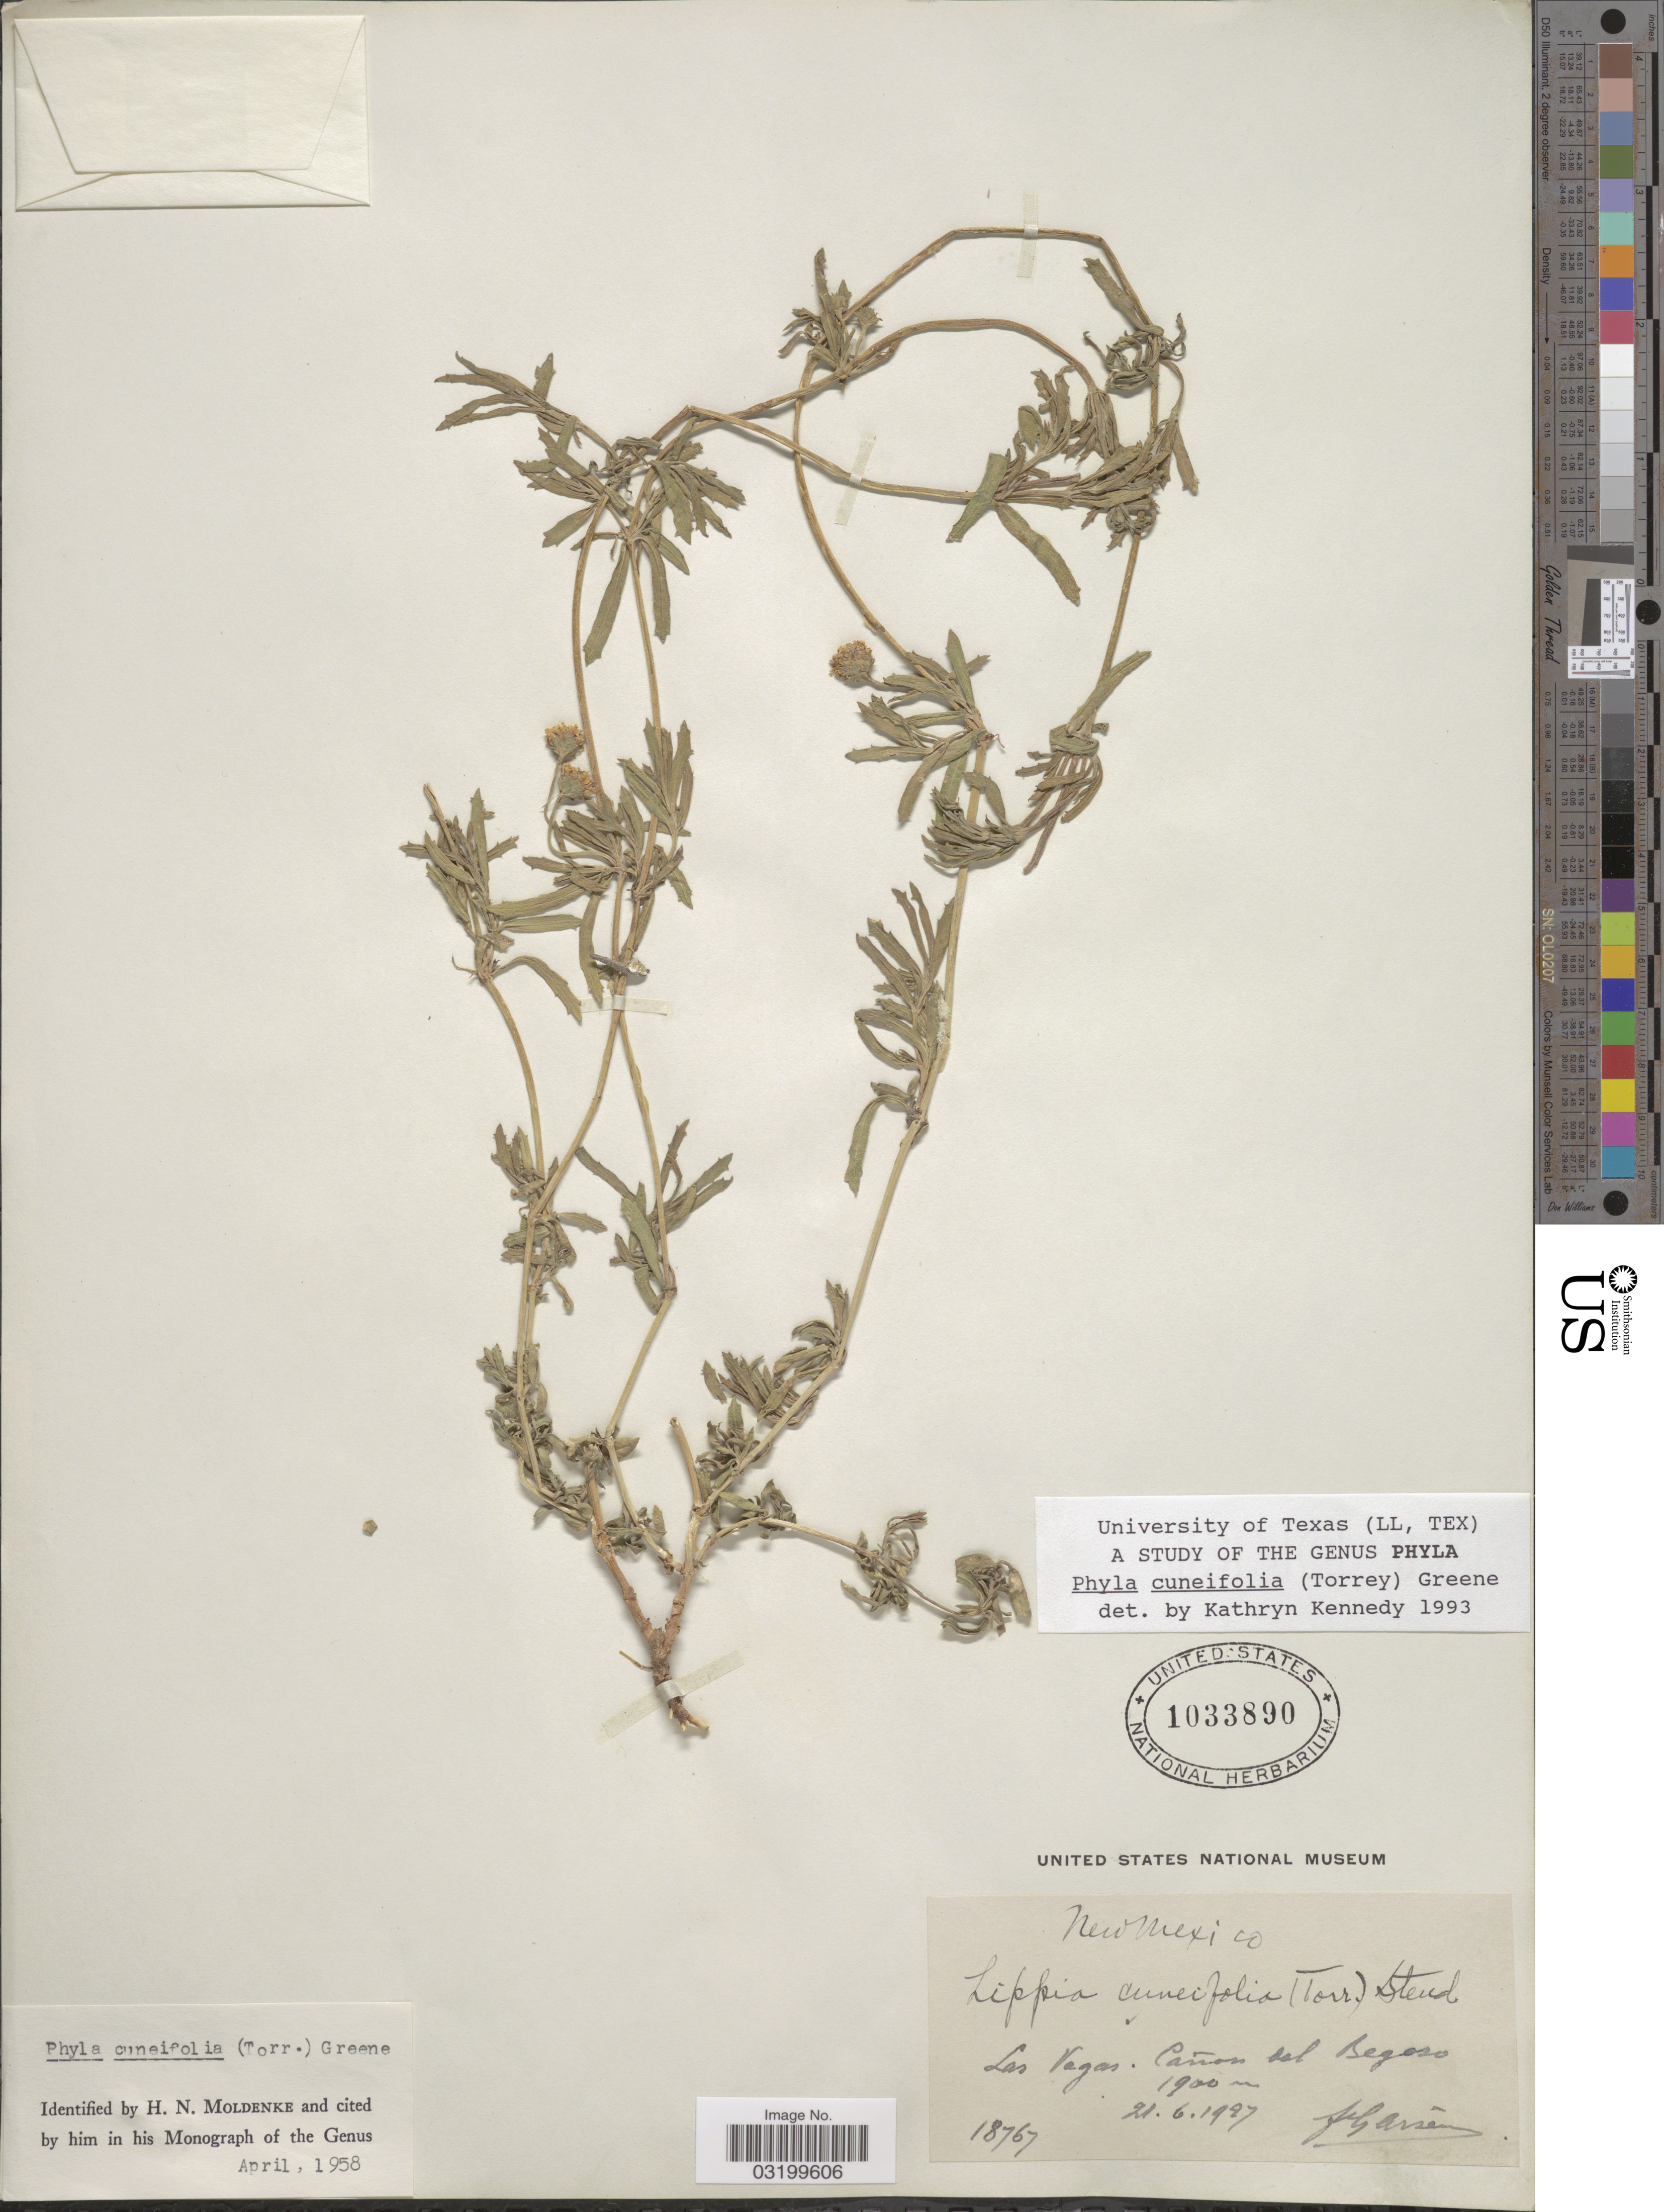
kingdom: Plantae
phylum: Tracheophyta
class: Magnoliopsida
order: Lamiales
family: Verbenaceae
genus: Phyla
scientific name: Phyla cuneifolia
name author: (Torr.) Greene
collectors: Bro. G. Arsène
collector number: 18767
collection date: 1927-06-21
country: United States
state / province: New Mexico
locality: New Mexico Co. Las Vegas. Cañon del Begoso.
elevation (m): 1900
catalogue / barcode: US 1033890